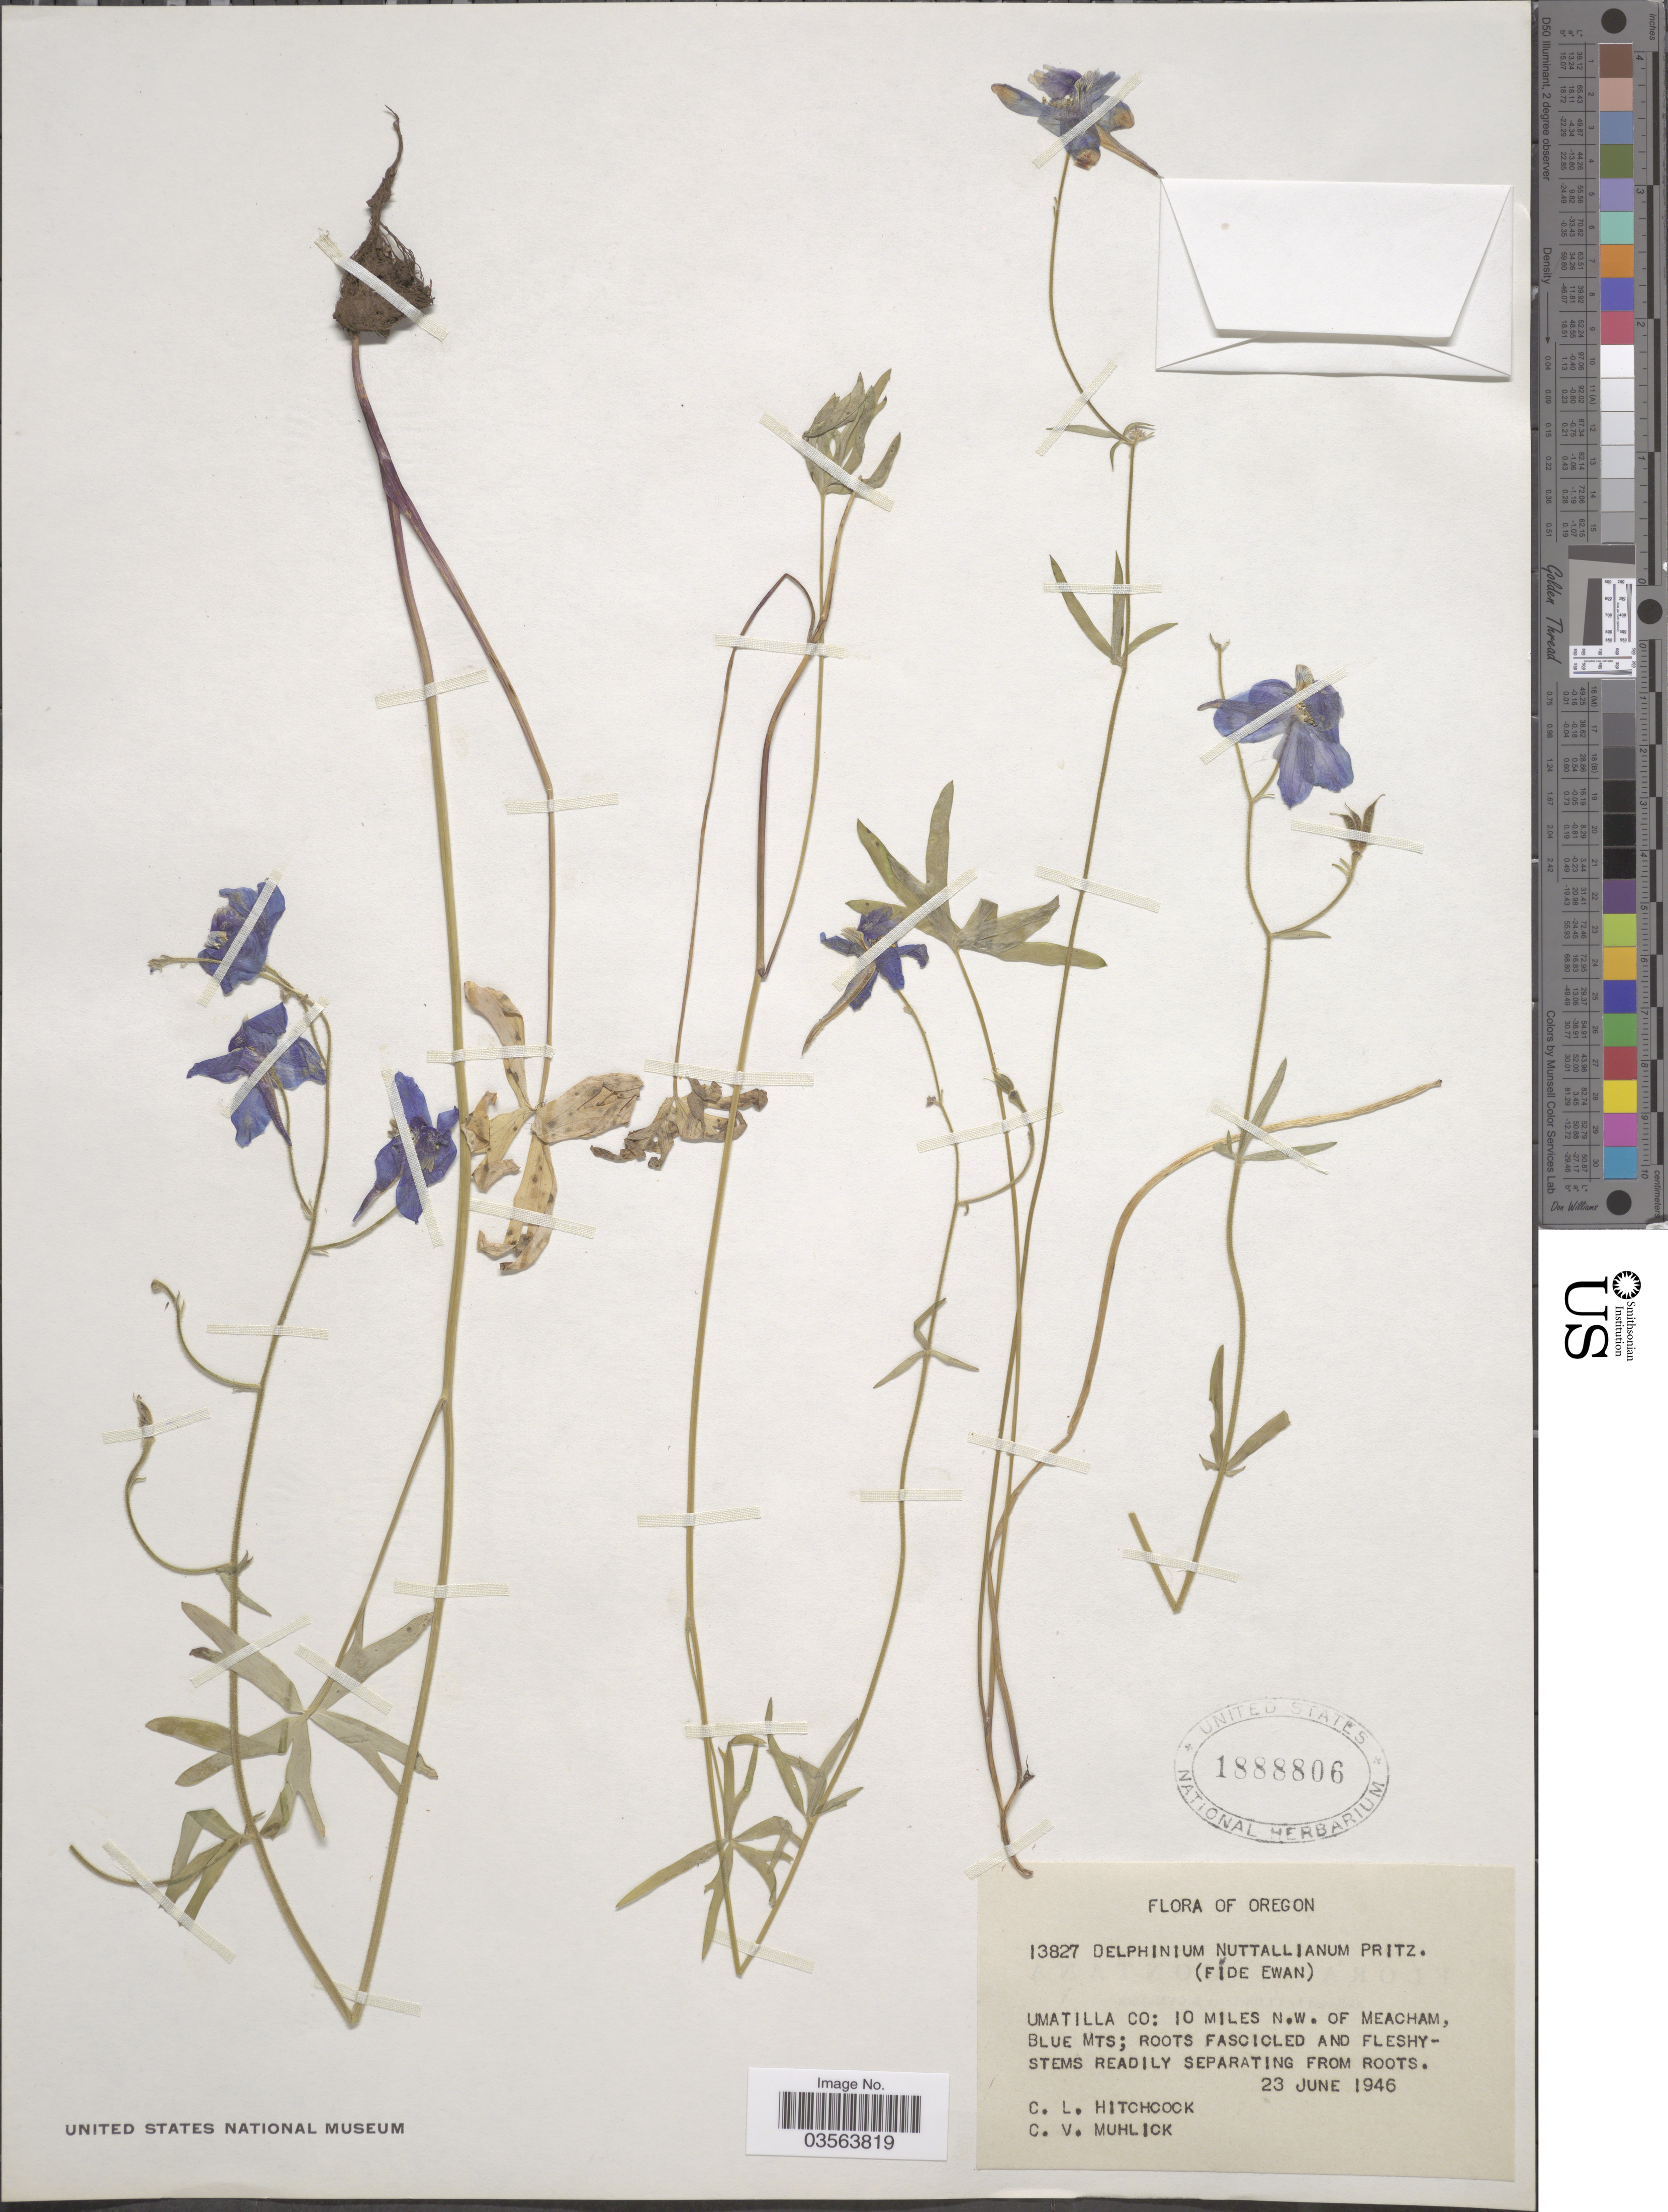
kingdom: Plantae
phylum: Tracheophyta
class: Magnoliopsida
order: Ranunculales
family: Ranunculaceae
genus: Delphinium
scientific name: Delphinium nuttallianum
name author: E. Pritz. ex Walpers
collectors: C. L. Hitchcock & C. V. Muhlick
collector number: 13827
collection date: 1946-06-23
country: United States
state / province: Oregon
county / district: Umatilla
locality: Umatilla Co: 10 miles N.W. of Meacham, Blue Mts.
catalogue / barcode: US 1888806